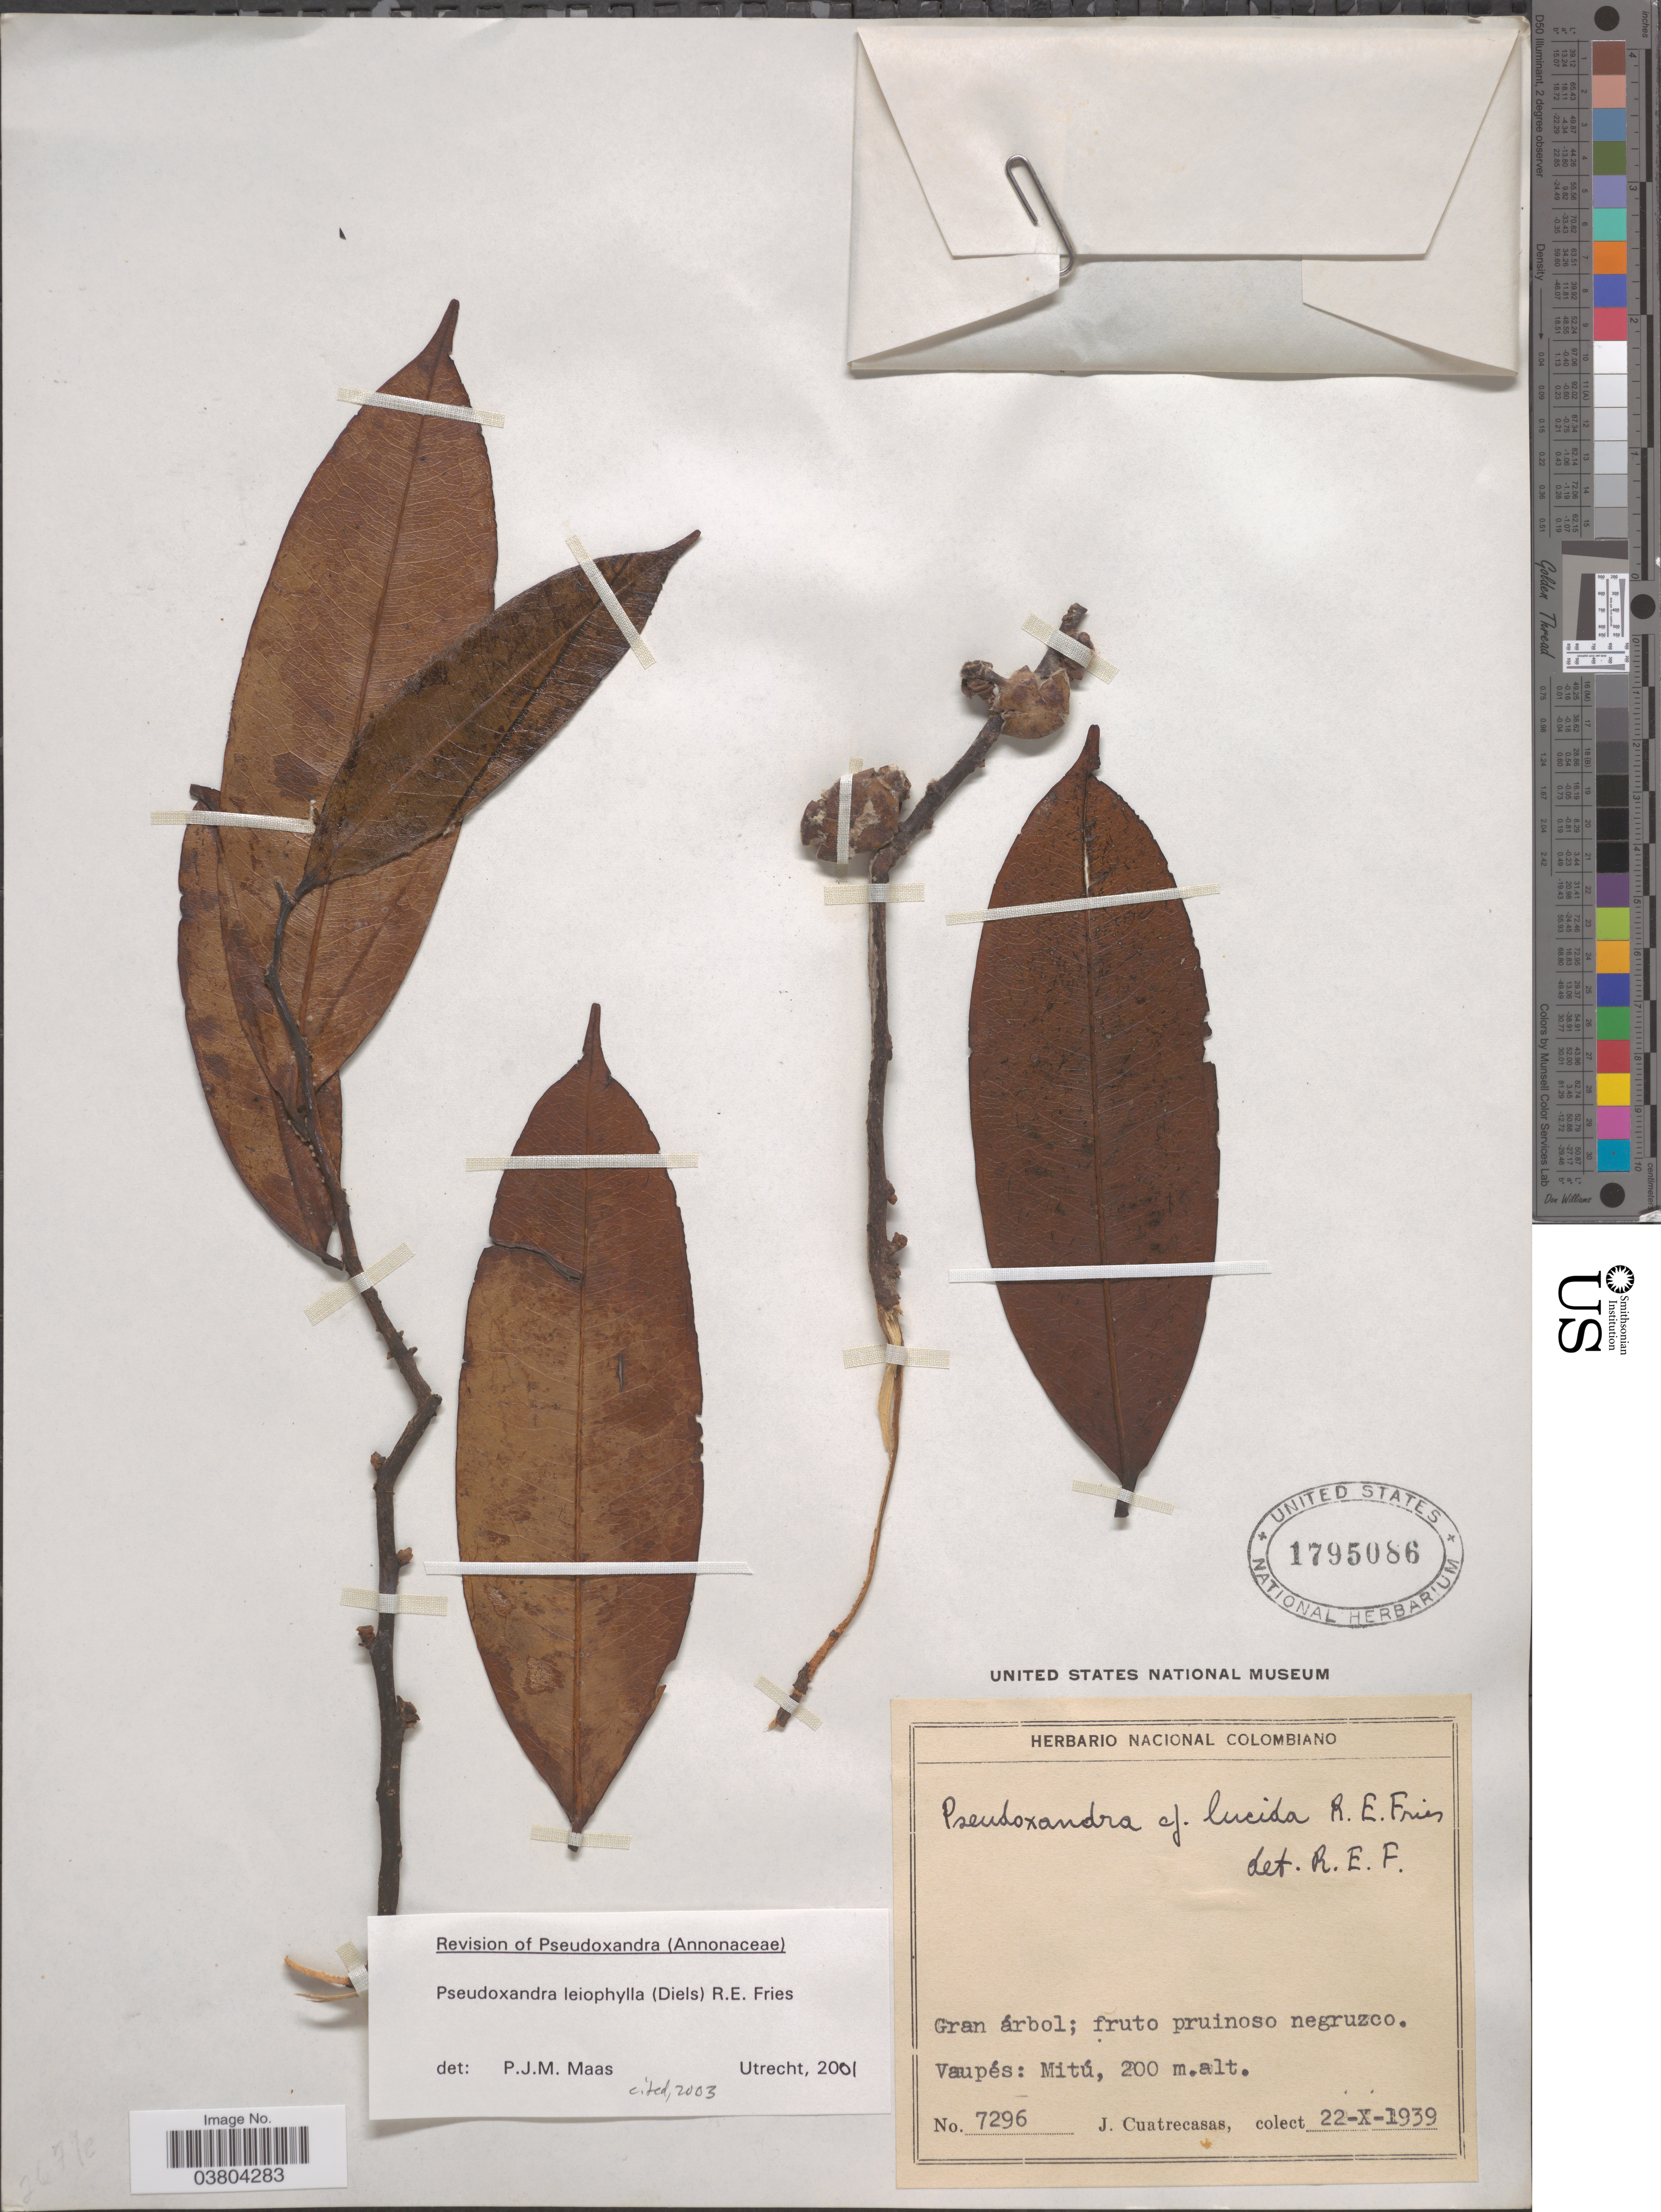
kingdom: Plantae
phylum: Tracheophyta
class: Magnoliopsida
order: Magnoliales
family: Annonaceae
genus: Pseudoxandra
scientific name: Pseudoxandra leiophylla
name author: (Diels) R.E. Fr.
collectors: J. Cuatrecasas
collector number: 7296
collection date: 1939-10-22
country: Colombia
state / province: Vaupés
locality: Mitú.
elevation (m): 200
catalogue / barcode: US 1795086